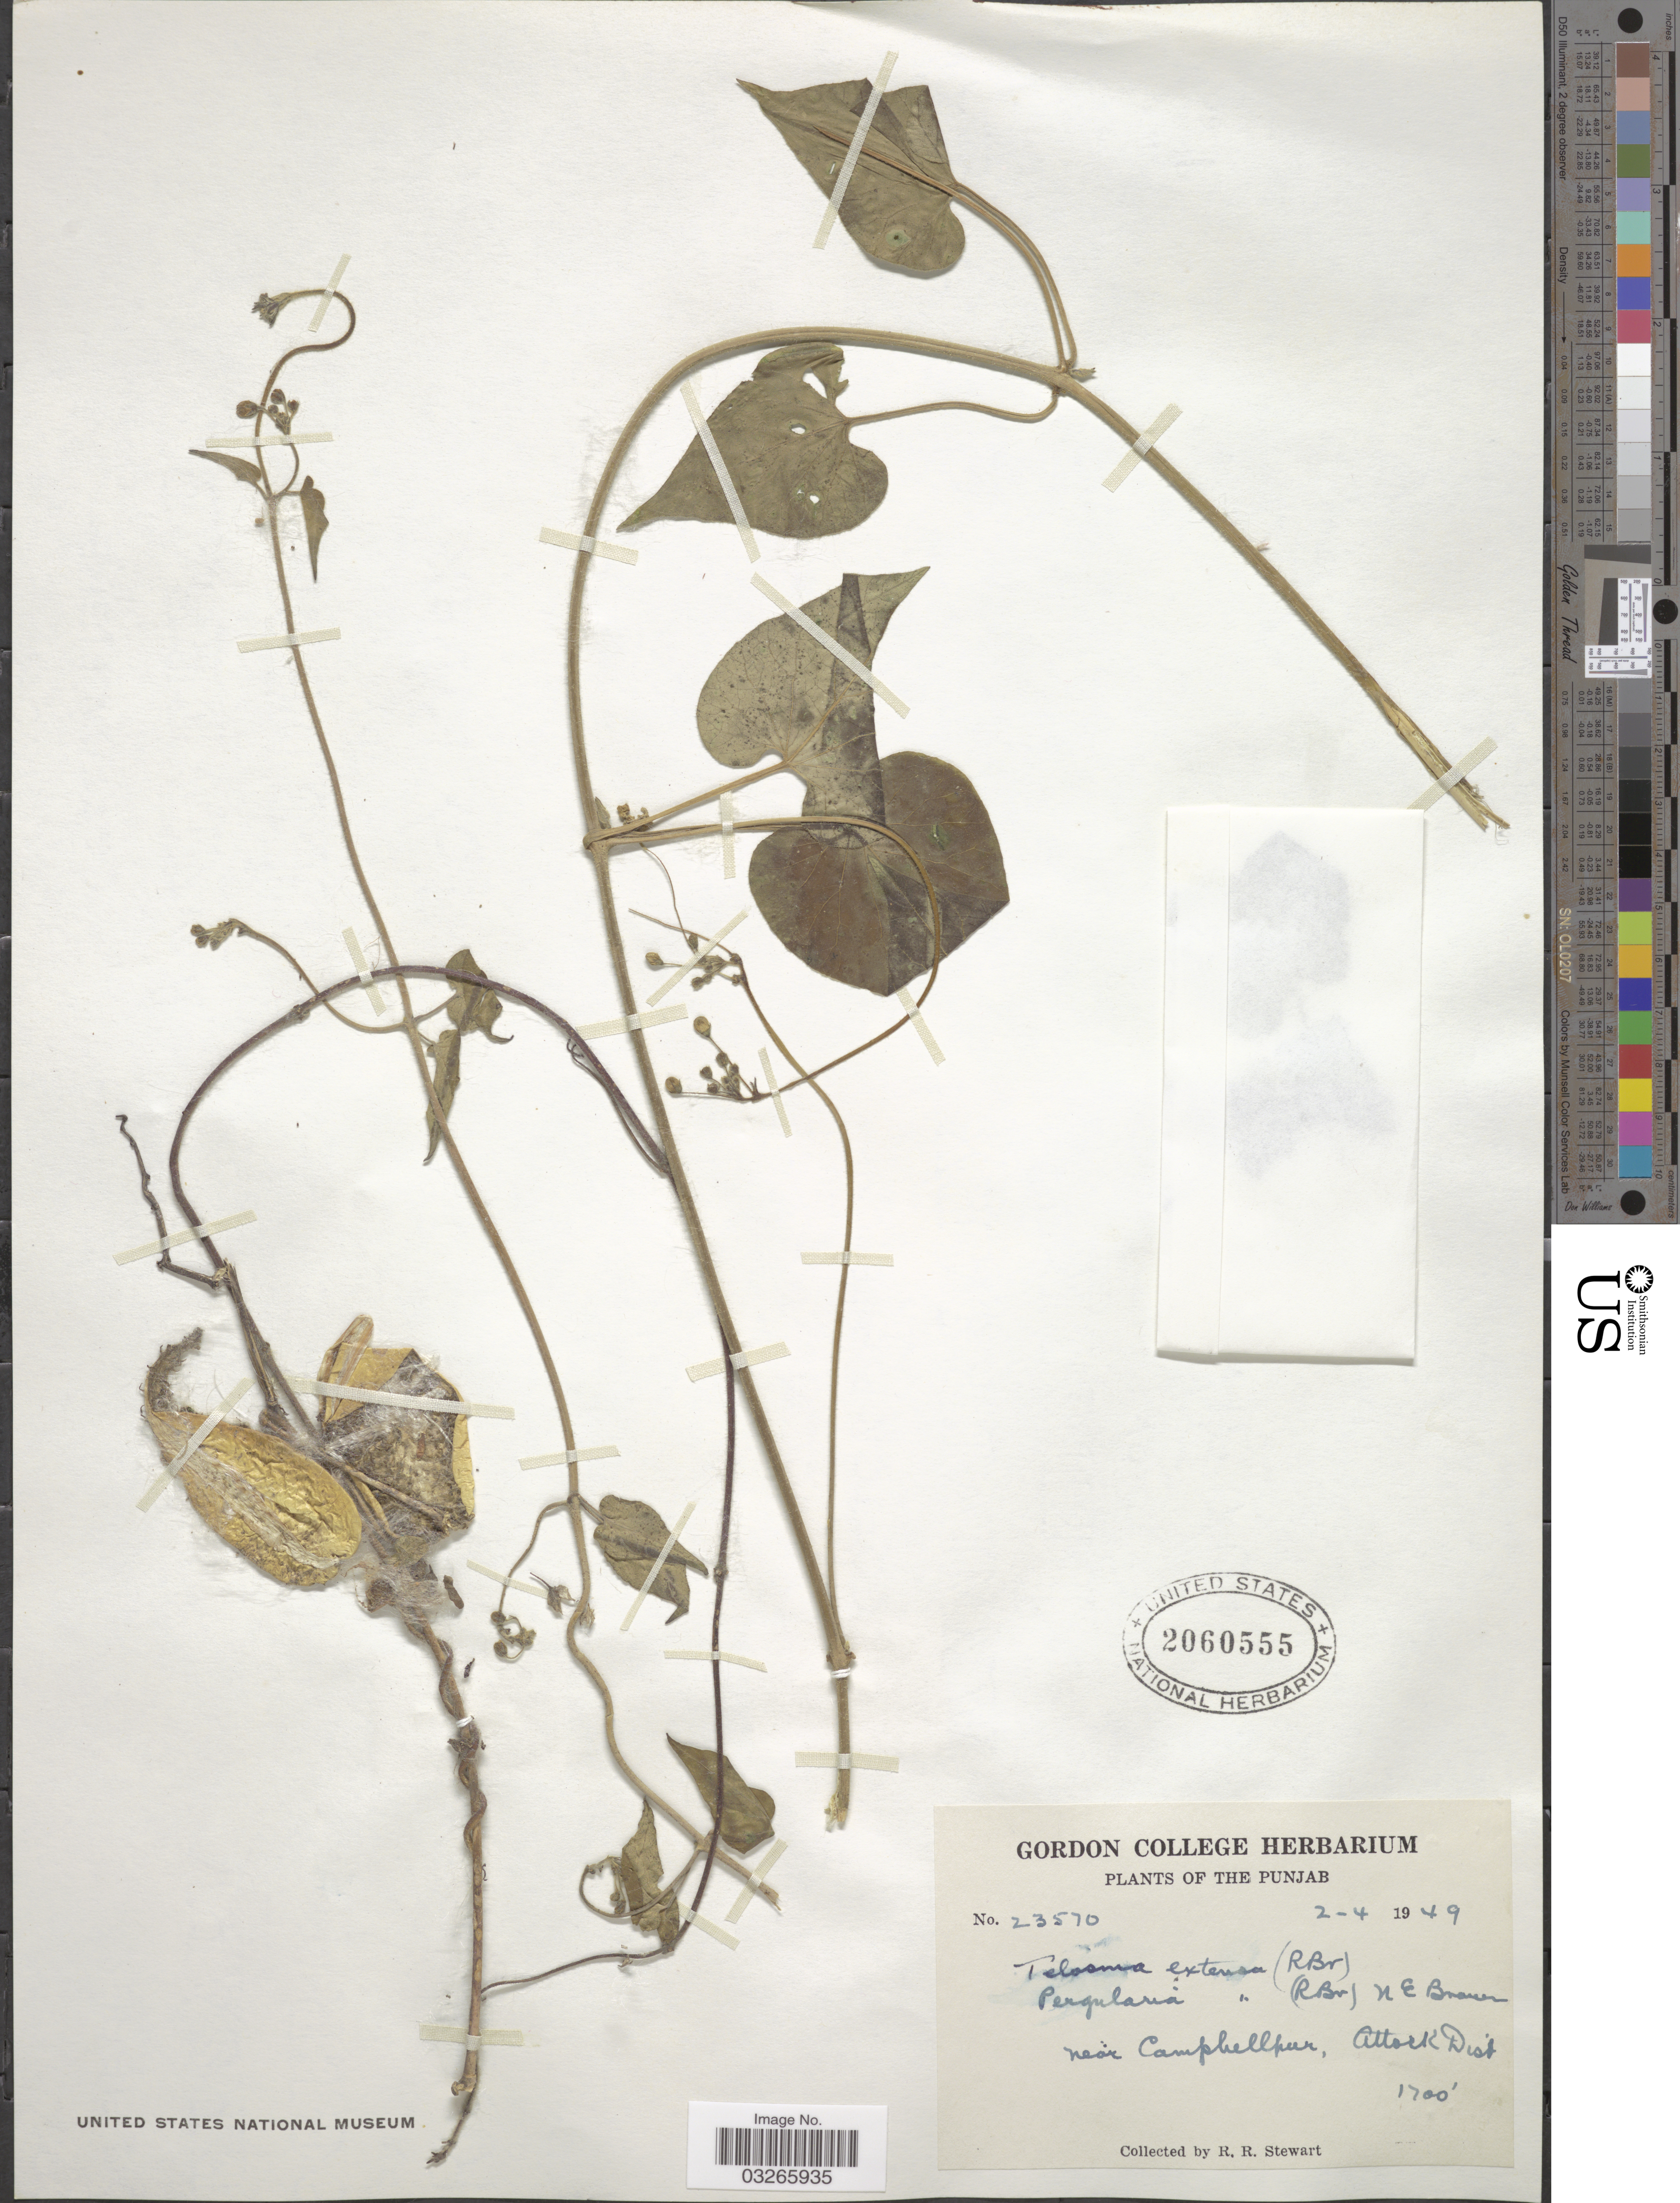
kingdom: Plantae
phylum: Tracheophyta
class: Magnoliopsida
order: Gentianales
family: Apocynaceae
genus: Doemia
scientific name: Doemia extensa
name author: (Jacq.) W.T. Aiton ex Schult.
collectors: R. Stewart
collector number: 23570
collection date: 1949-04-02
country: Pakistan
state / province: Punjab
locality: Near Camphellpur, Attock Dist.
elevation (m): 518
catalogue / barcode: US 2060555